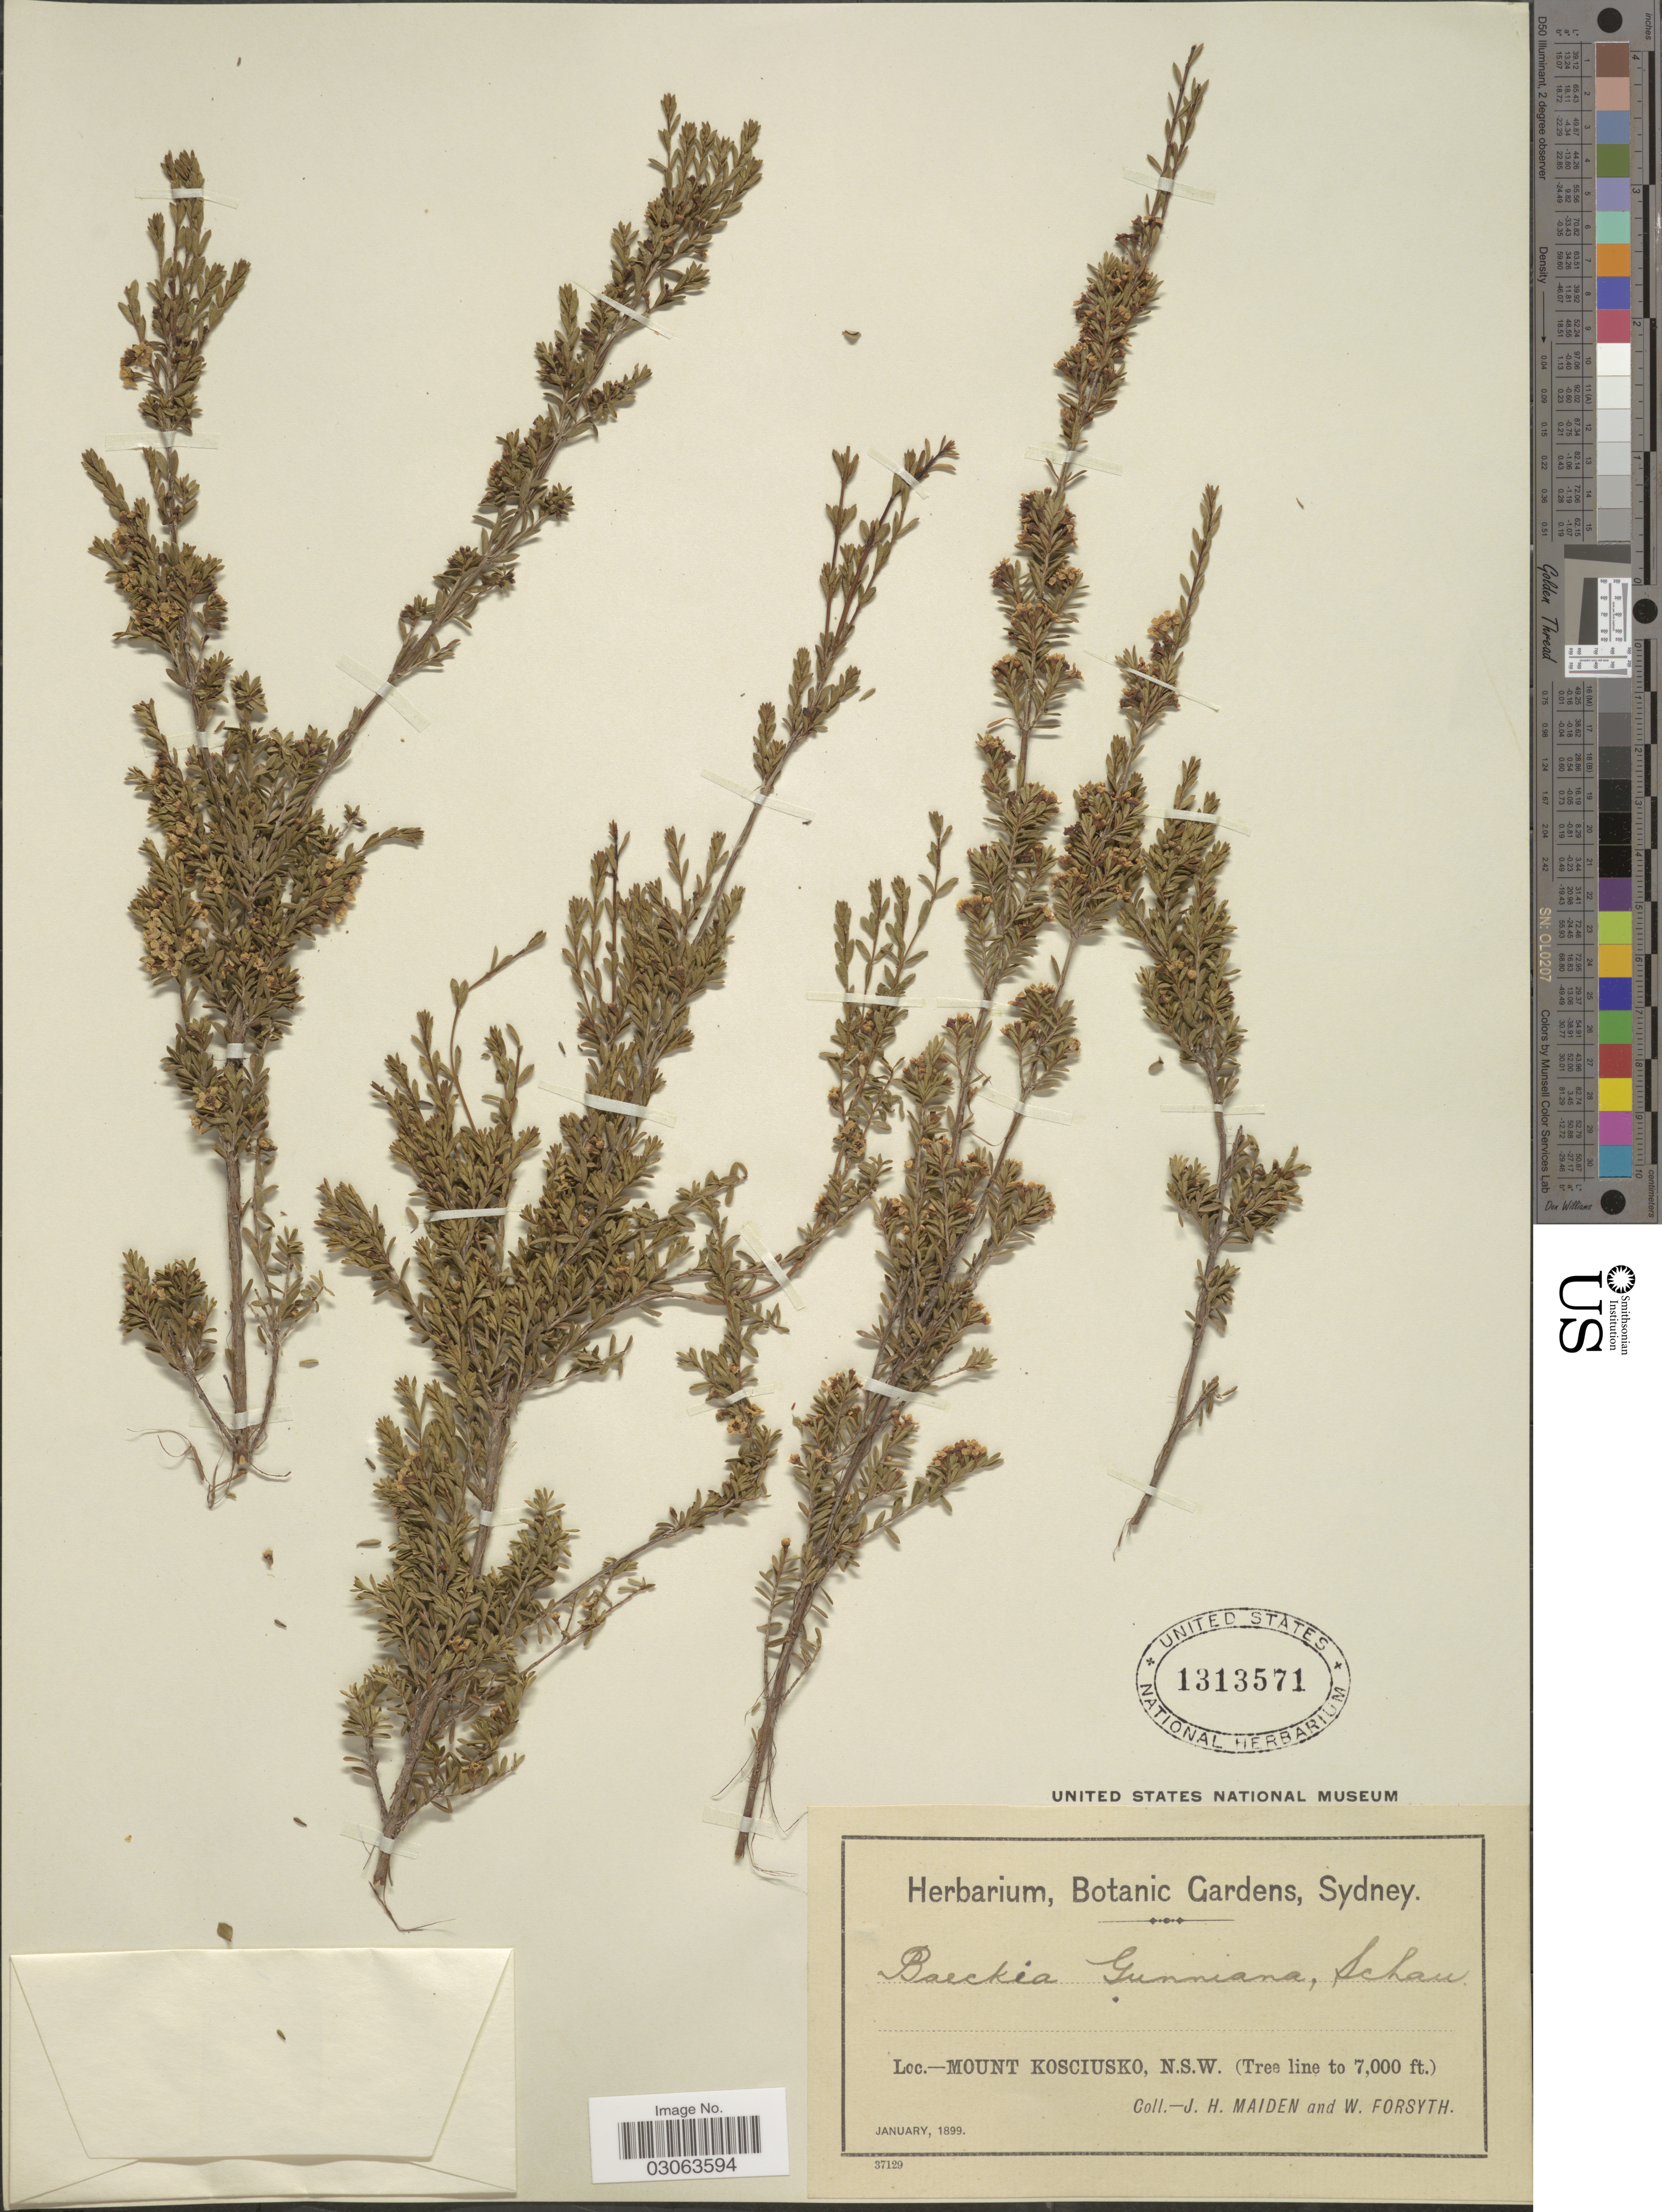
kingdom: Plantae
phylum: Tracheophyta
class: Magnoliopsida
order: Myrtales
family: Myrtaceae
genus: Baeckea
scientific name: Baeckea gunniana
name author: Schauer ex Walp.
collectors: J. Maiden & W. Forsyth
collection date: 1899-01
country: Australia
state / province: New South Wales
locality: Mount Kosciusko, N. S. W.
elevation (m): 2134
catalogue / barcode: US 1313571